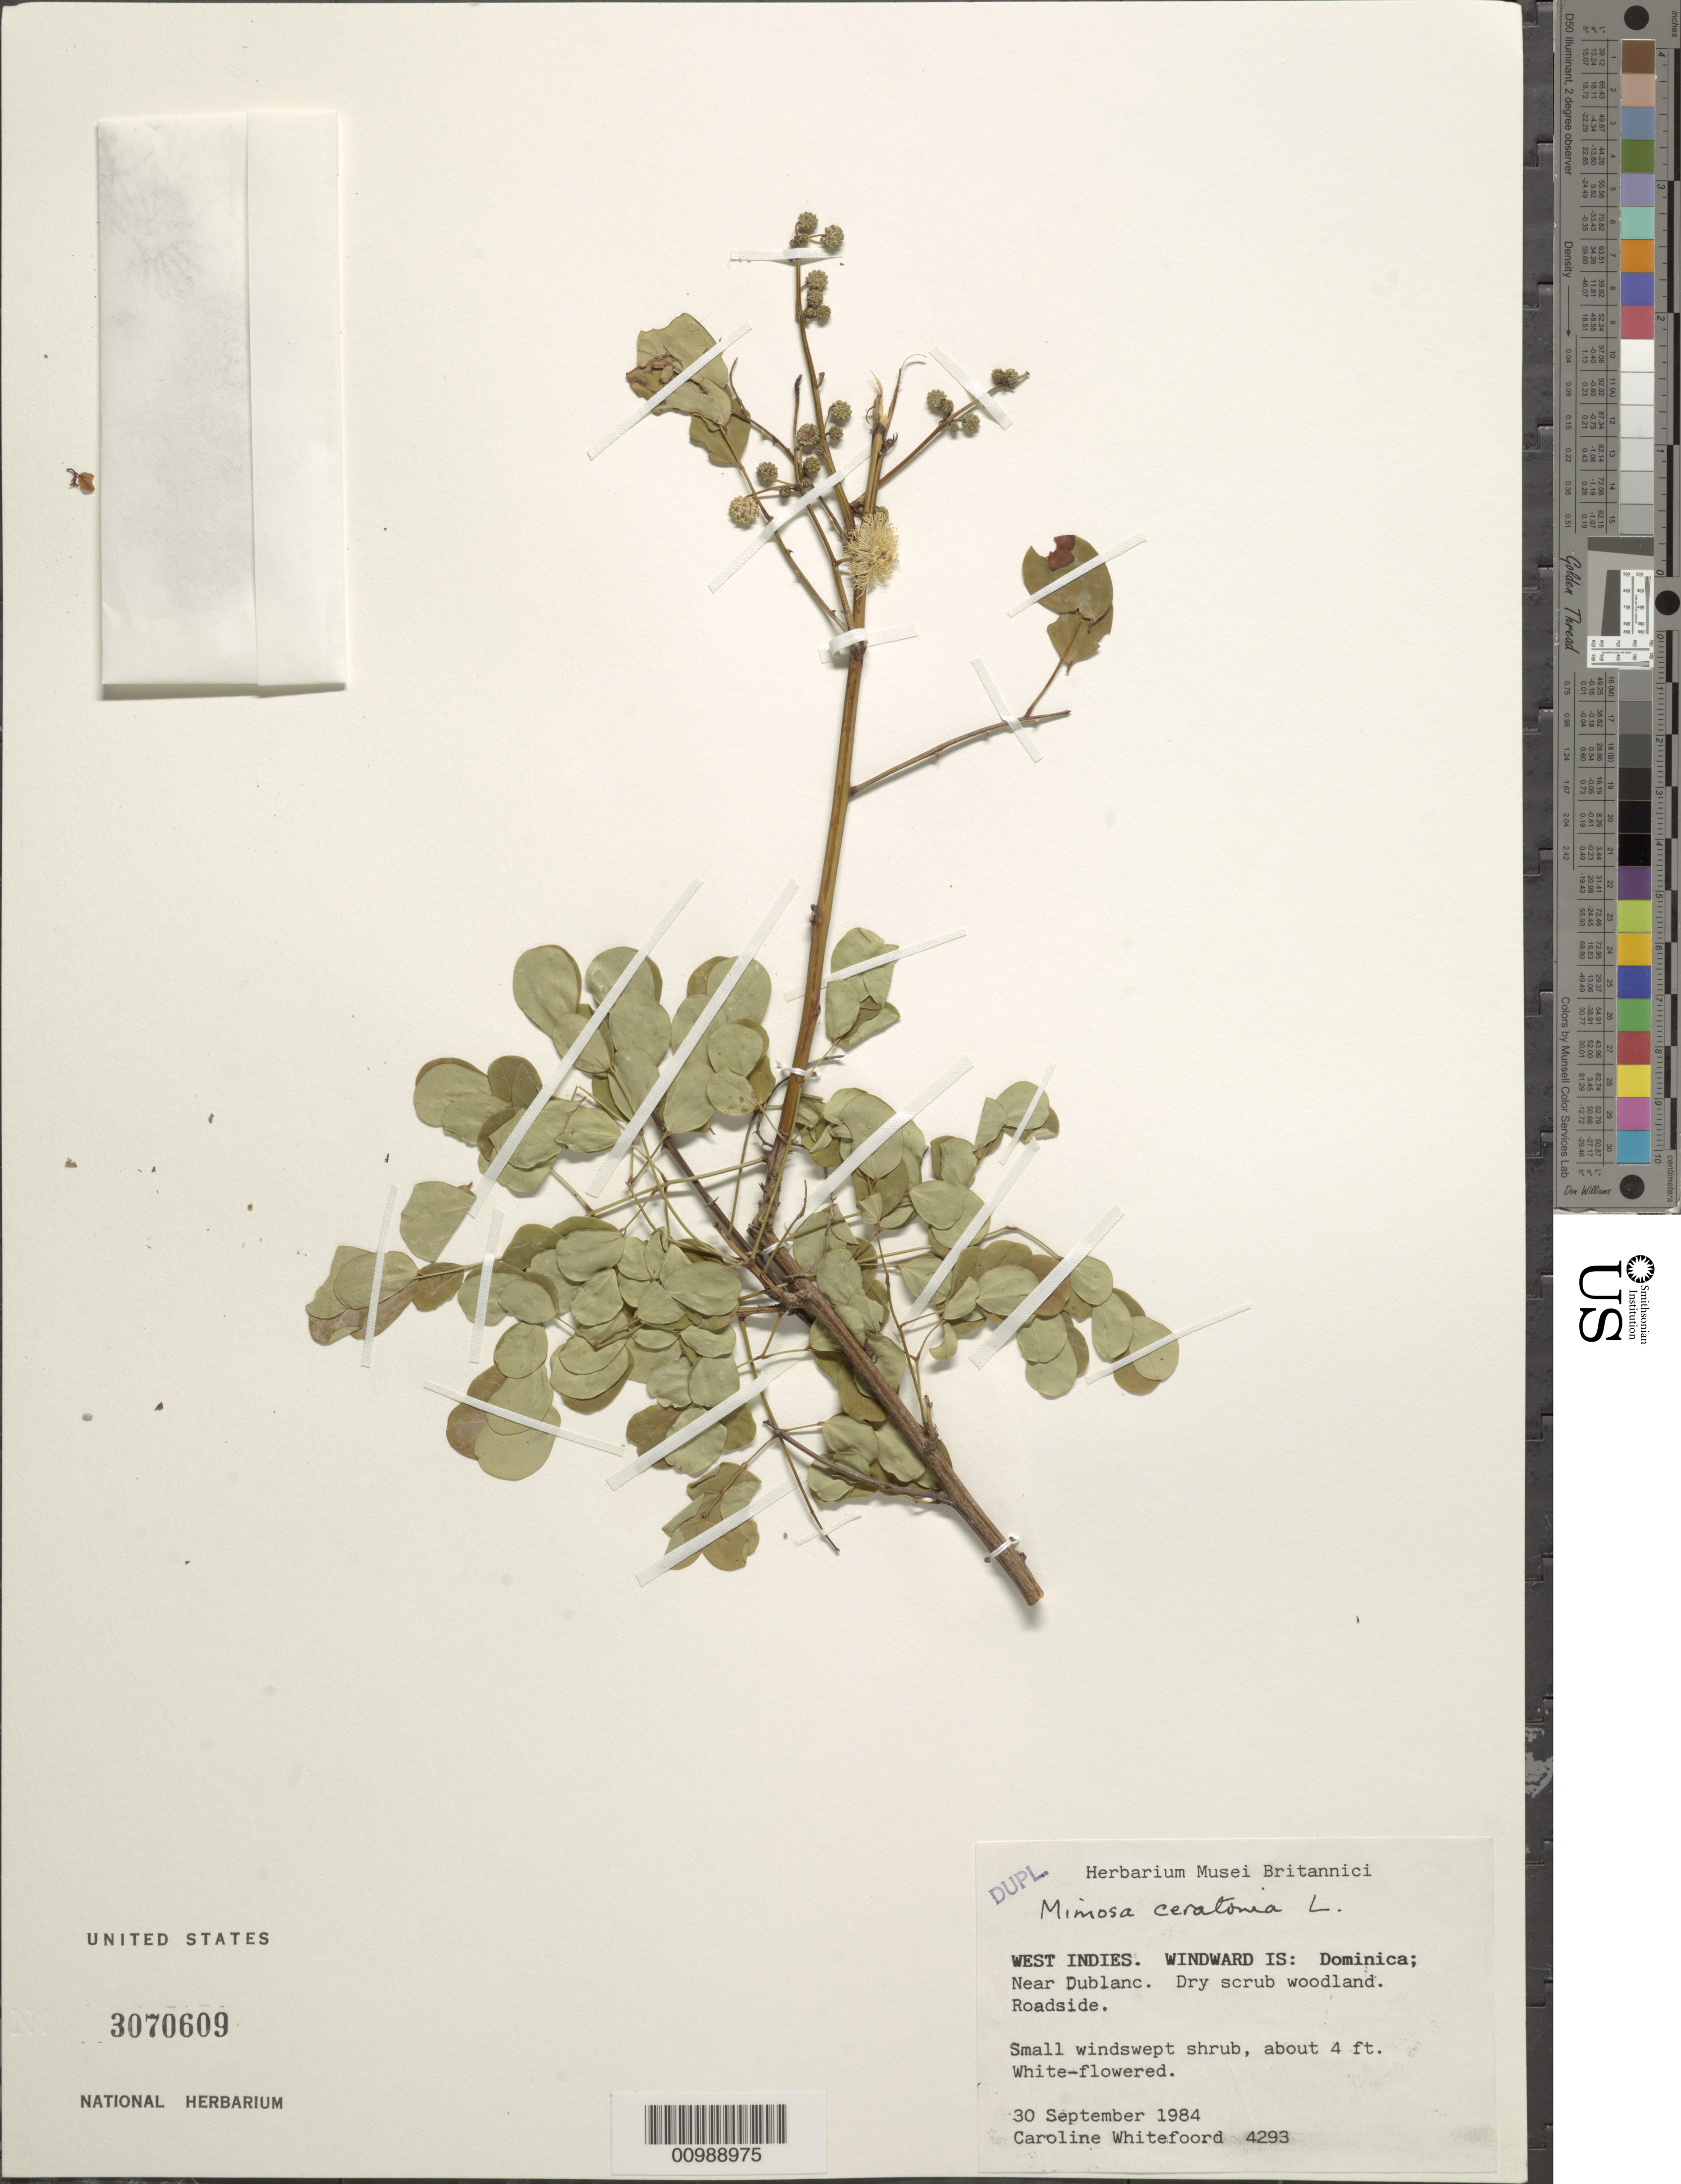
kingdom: Plantae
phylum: Tracheophyta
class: Magnoliopsida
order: Fabales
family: Fabaceae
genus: Mimosa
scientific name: Mimosa ceratonia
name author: L.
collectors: C. Whitefoord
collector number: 4293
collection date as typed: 30 Sep 1984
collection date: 1984-09-30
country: Dominica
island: Dominica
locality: Near Dublanc.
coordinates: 0 N, 0 E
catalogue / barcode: US 3070609